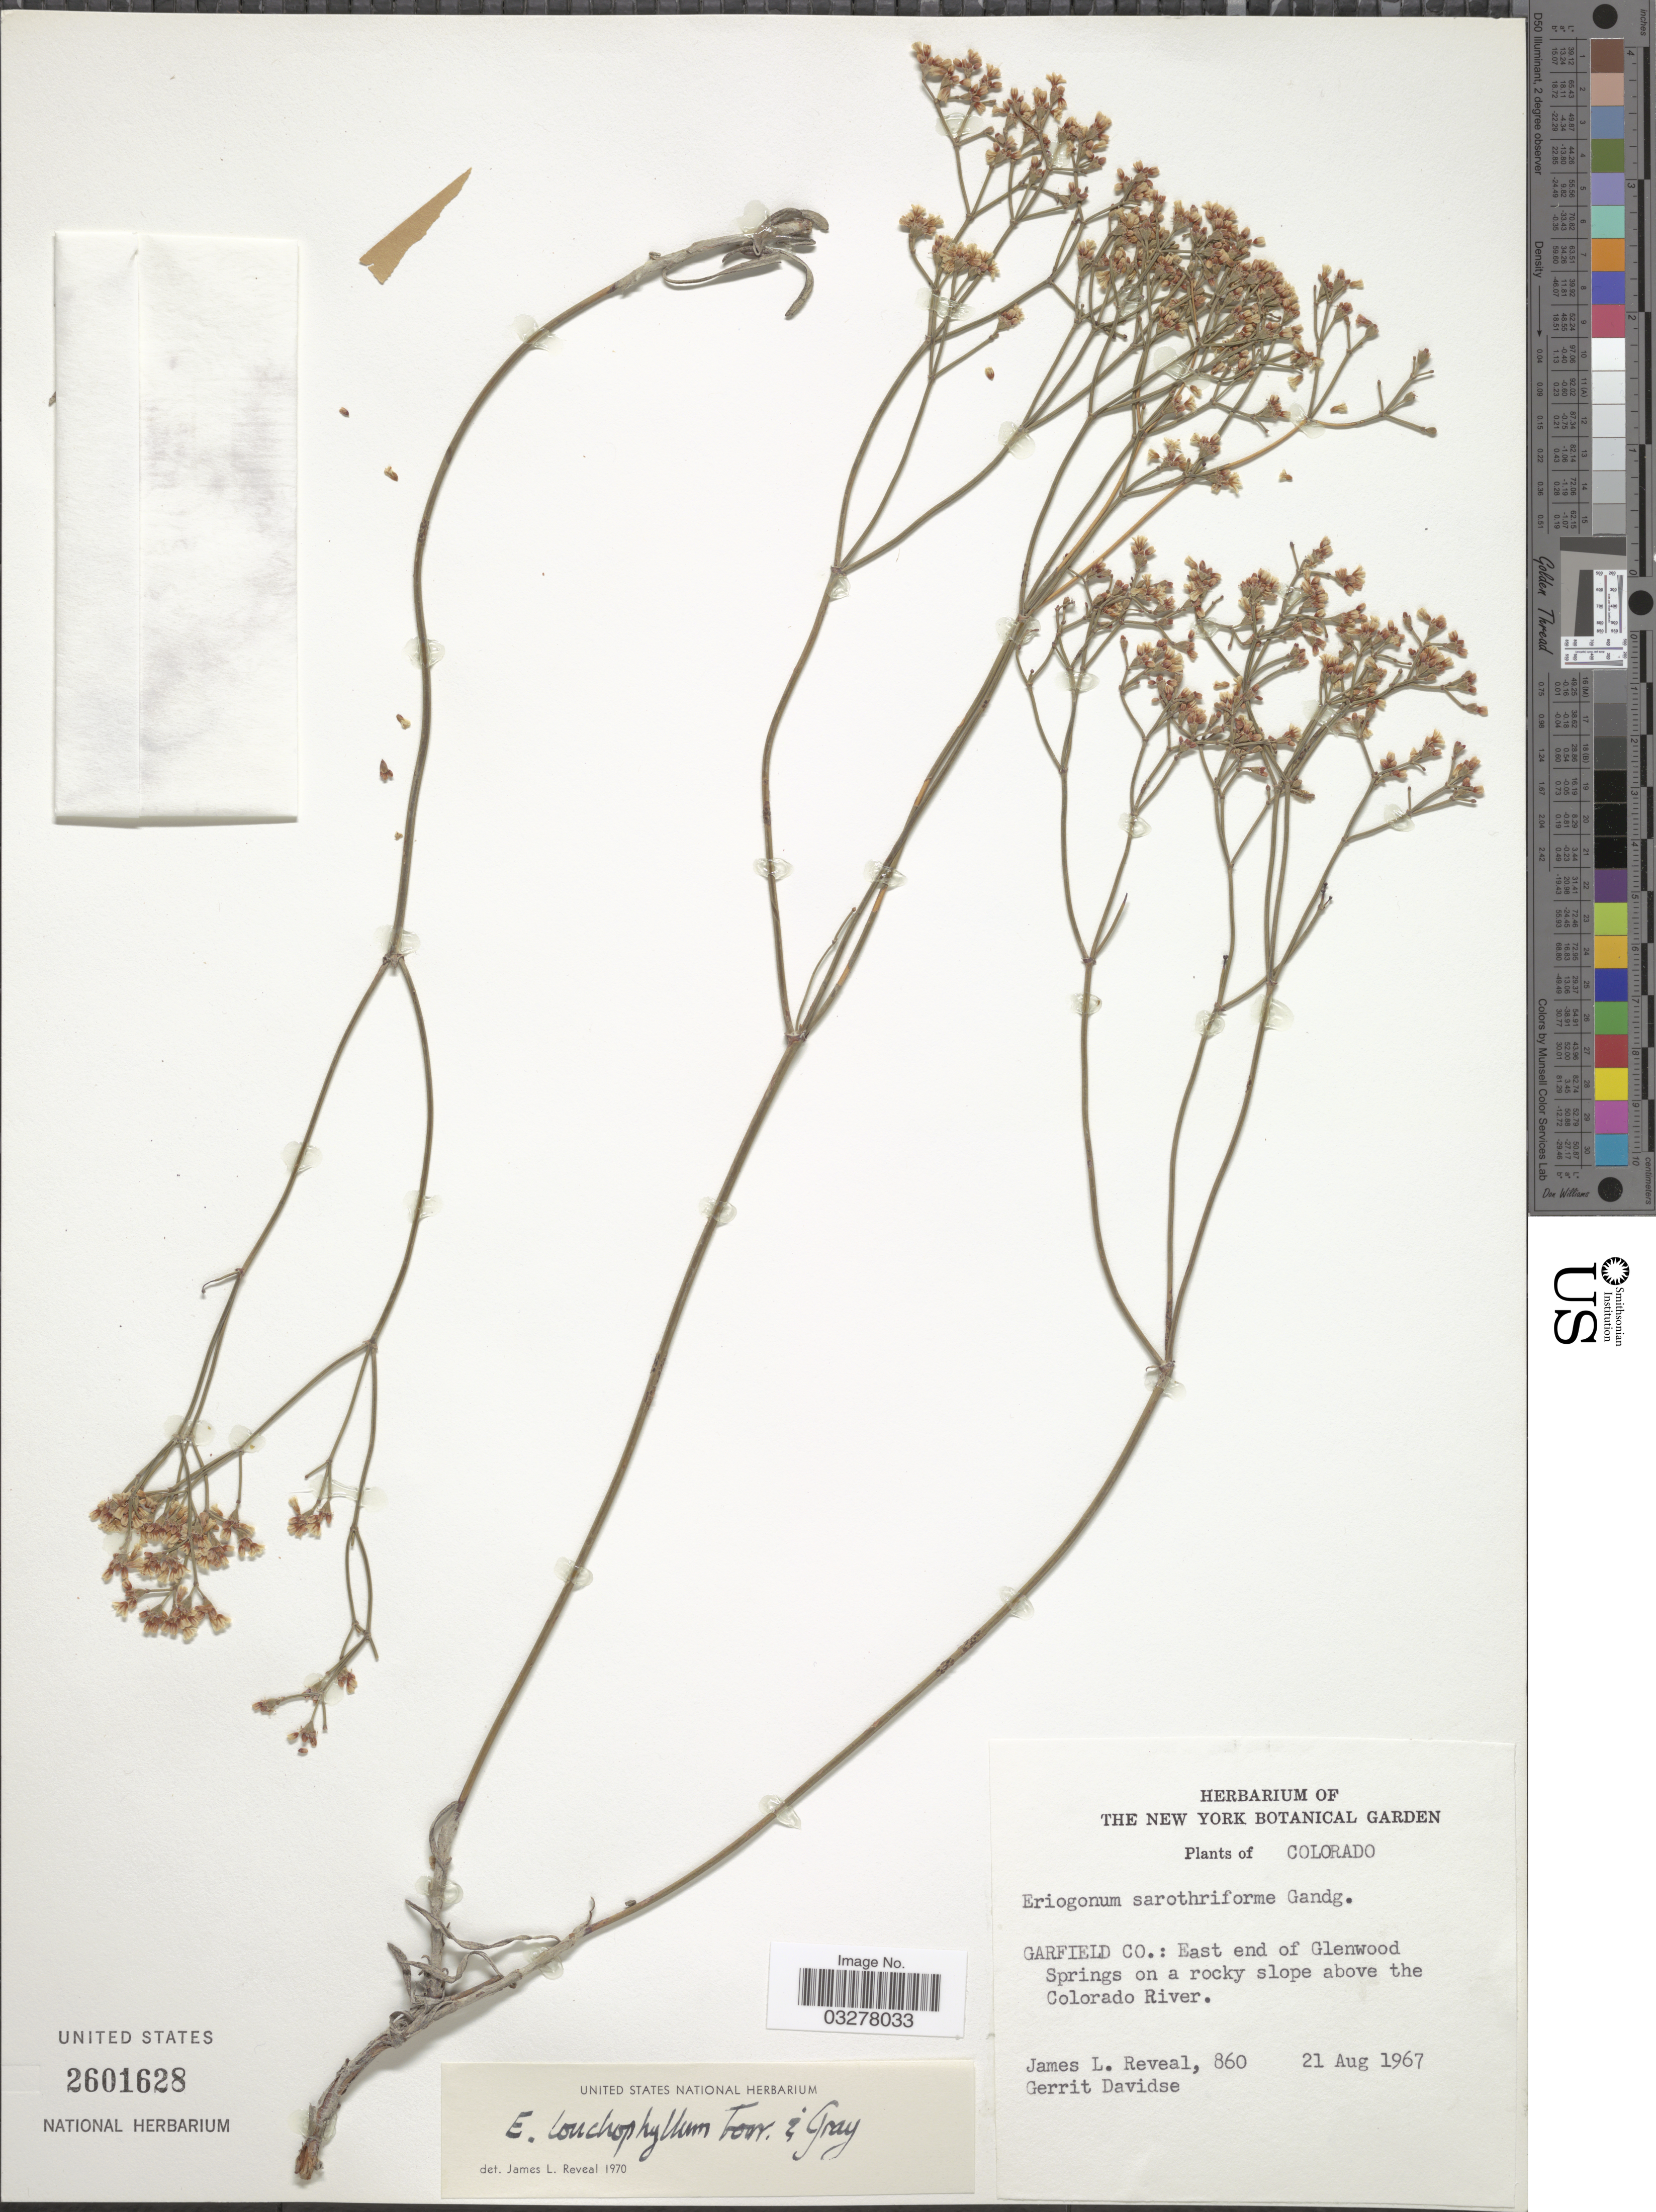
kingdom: Plantae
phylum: Tracheophyta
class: Magnoliopsida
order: Caryophyllales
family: Polygonaceae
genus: Eriogonum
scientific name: Eriogonum lonchophyllum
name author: Torr. & A. Gray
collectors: J. L. Reveal & G. Davidse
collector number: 860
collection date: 1967-08-21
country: United States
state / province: Colorado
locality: Garfield Co.: East end of Glenwood Springs on a rocky slope above the Colorado River.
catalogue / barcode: US 2601628